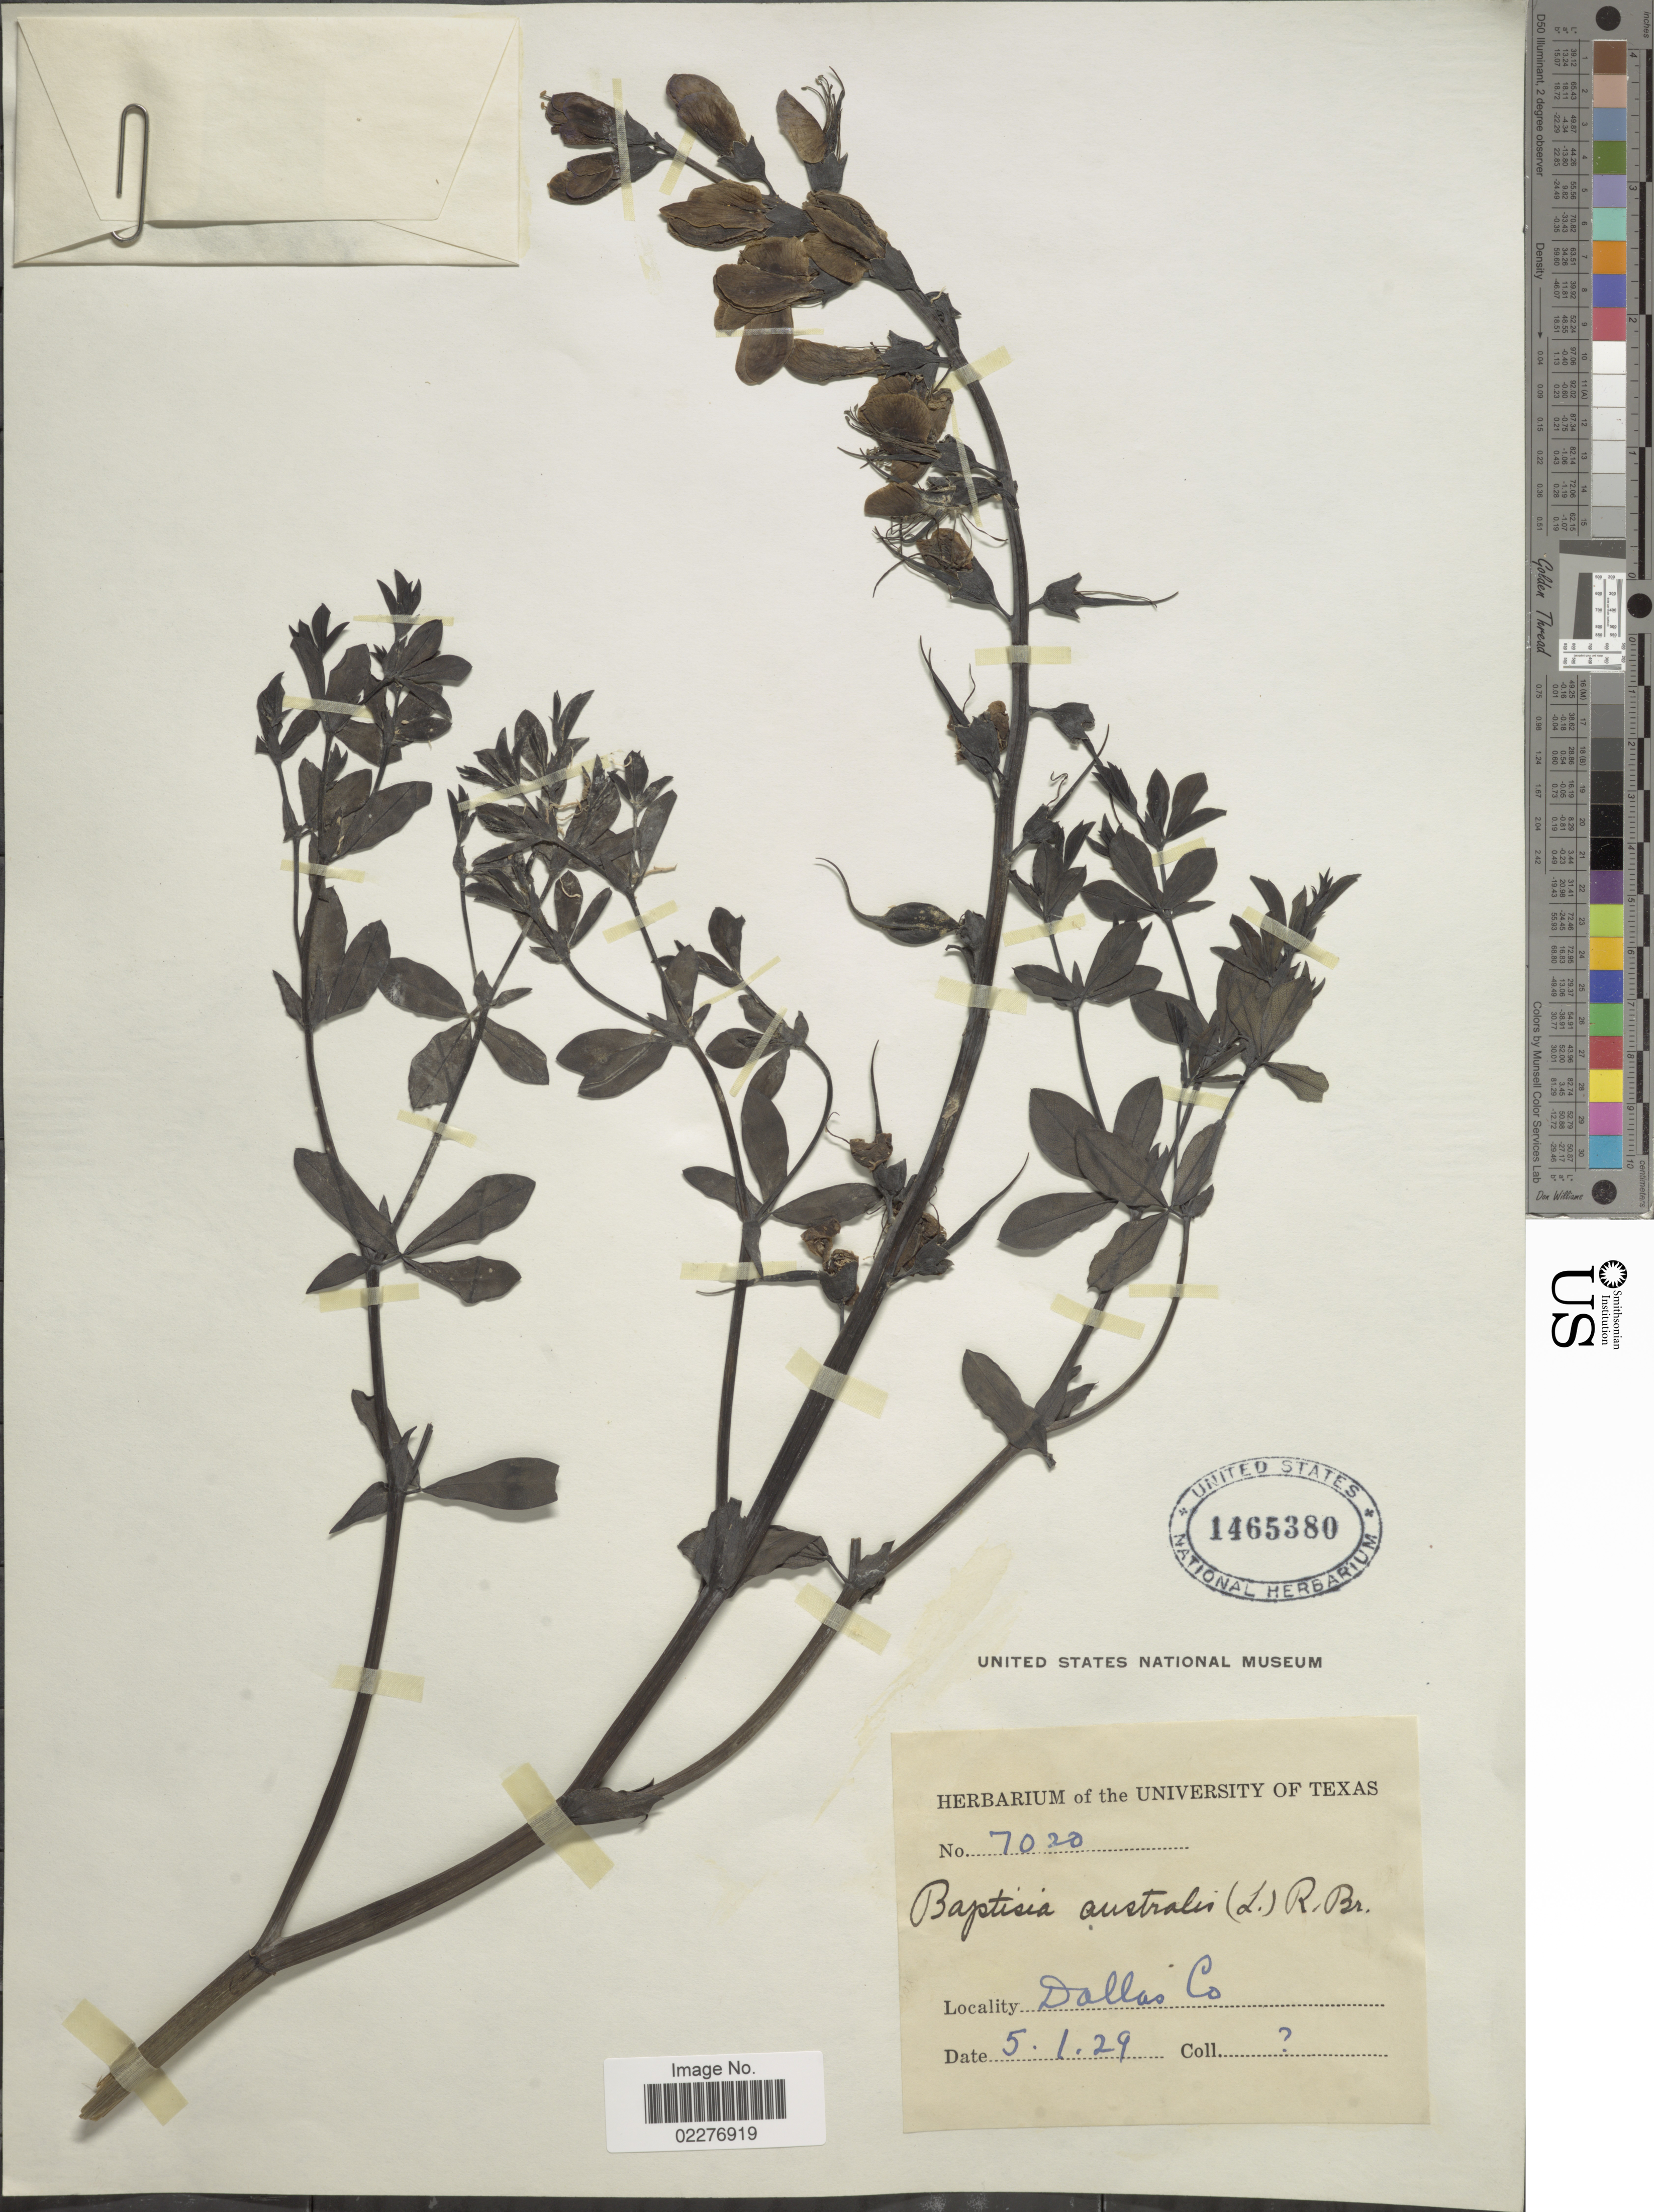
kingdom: Plantae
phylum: Tracheophyta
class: Magnoliopsida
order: Fabales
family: Fabaceae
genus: Baptisia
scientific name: Baptisia minor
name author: Lehm.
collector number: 7020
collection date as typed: Transcribed d/m/y: 5/1/29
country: United States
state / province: Texas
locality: Dallas Co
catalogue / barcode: US 1465380